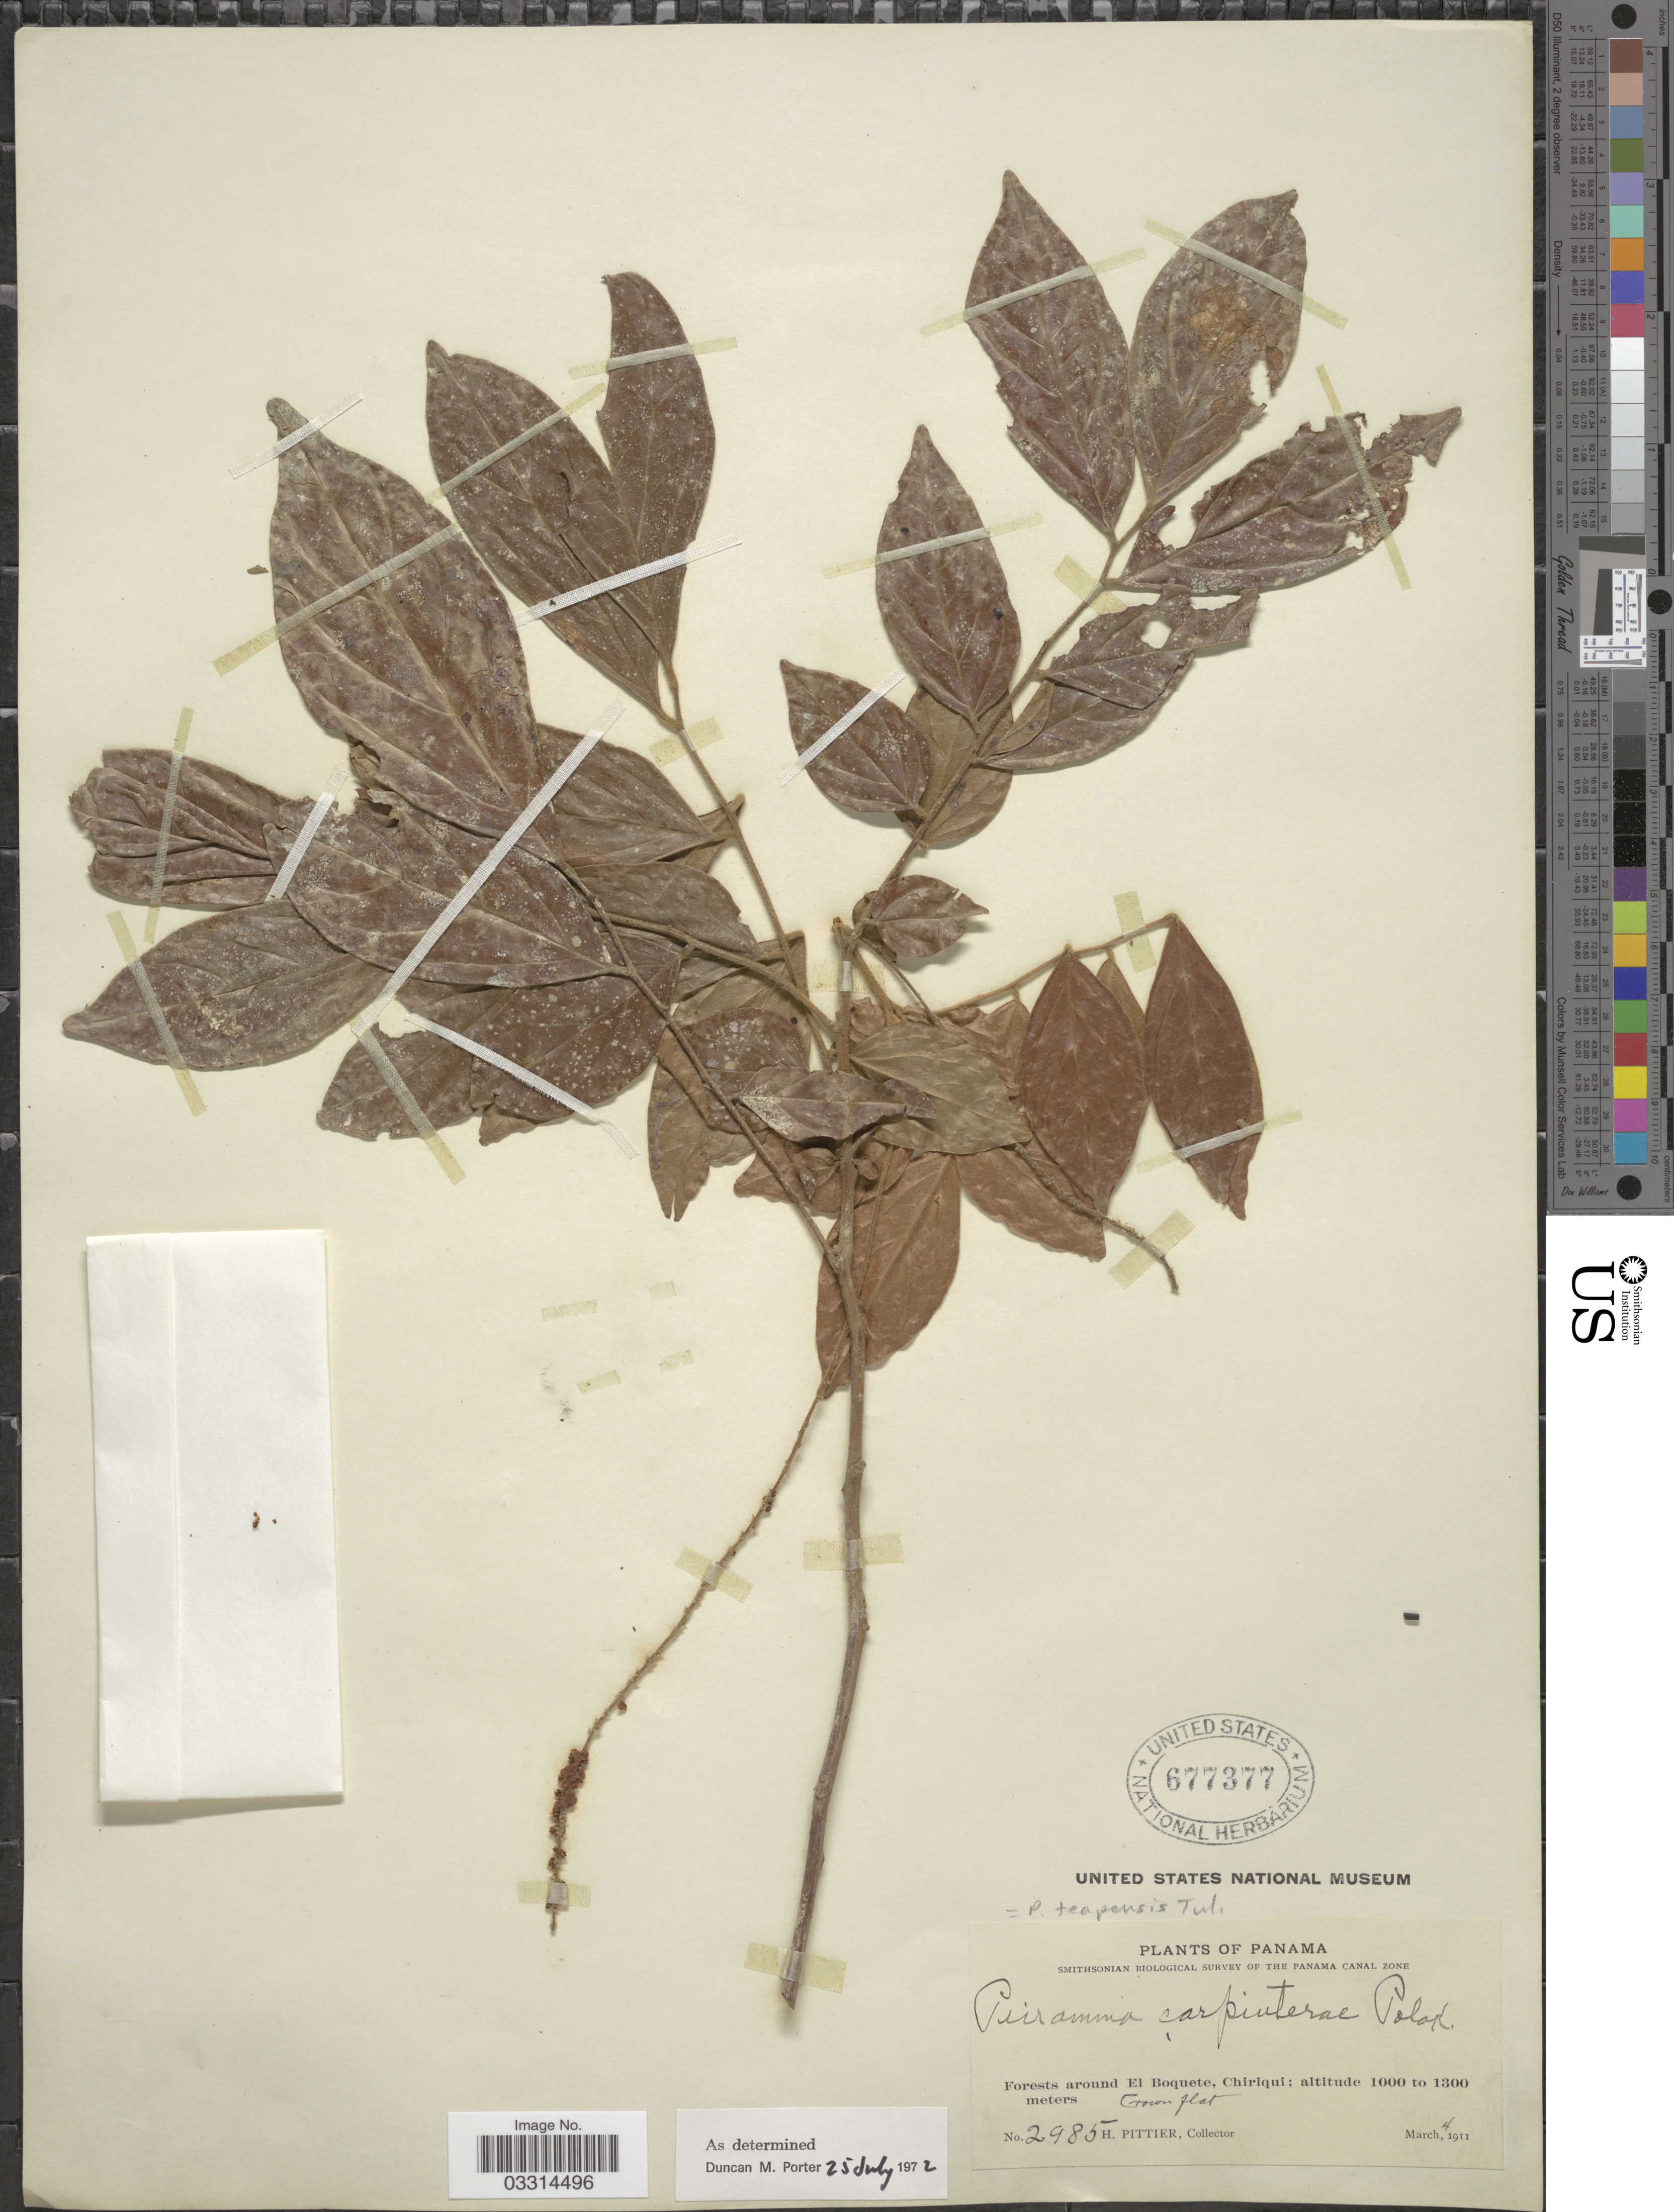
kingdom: Plantae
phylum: Tracheophyta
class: Magnoliopsida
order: Picramniales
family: Picramniaceae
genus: Picramnia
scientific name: Picramnia teapensis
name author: Tul.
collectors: H. F. Pittier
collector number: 2985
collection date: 1911-03-04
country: Panama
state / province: Chiriqui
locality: Forests around El Boquete.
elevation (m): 1000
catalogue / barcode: US 677377